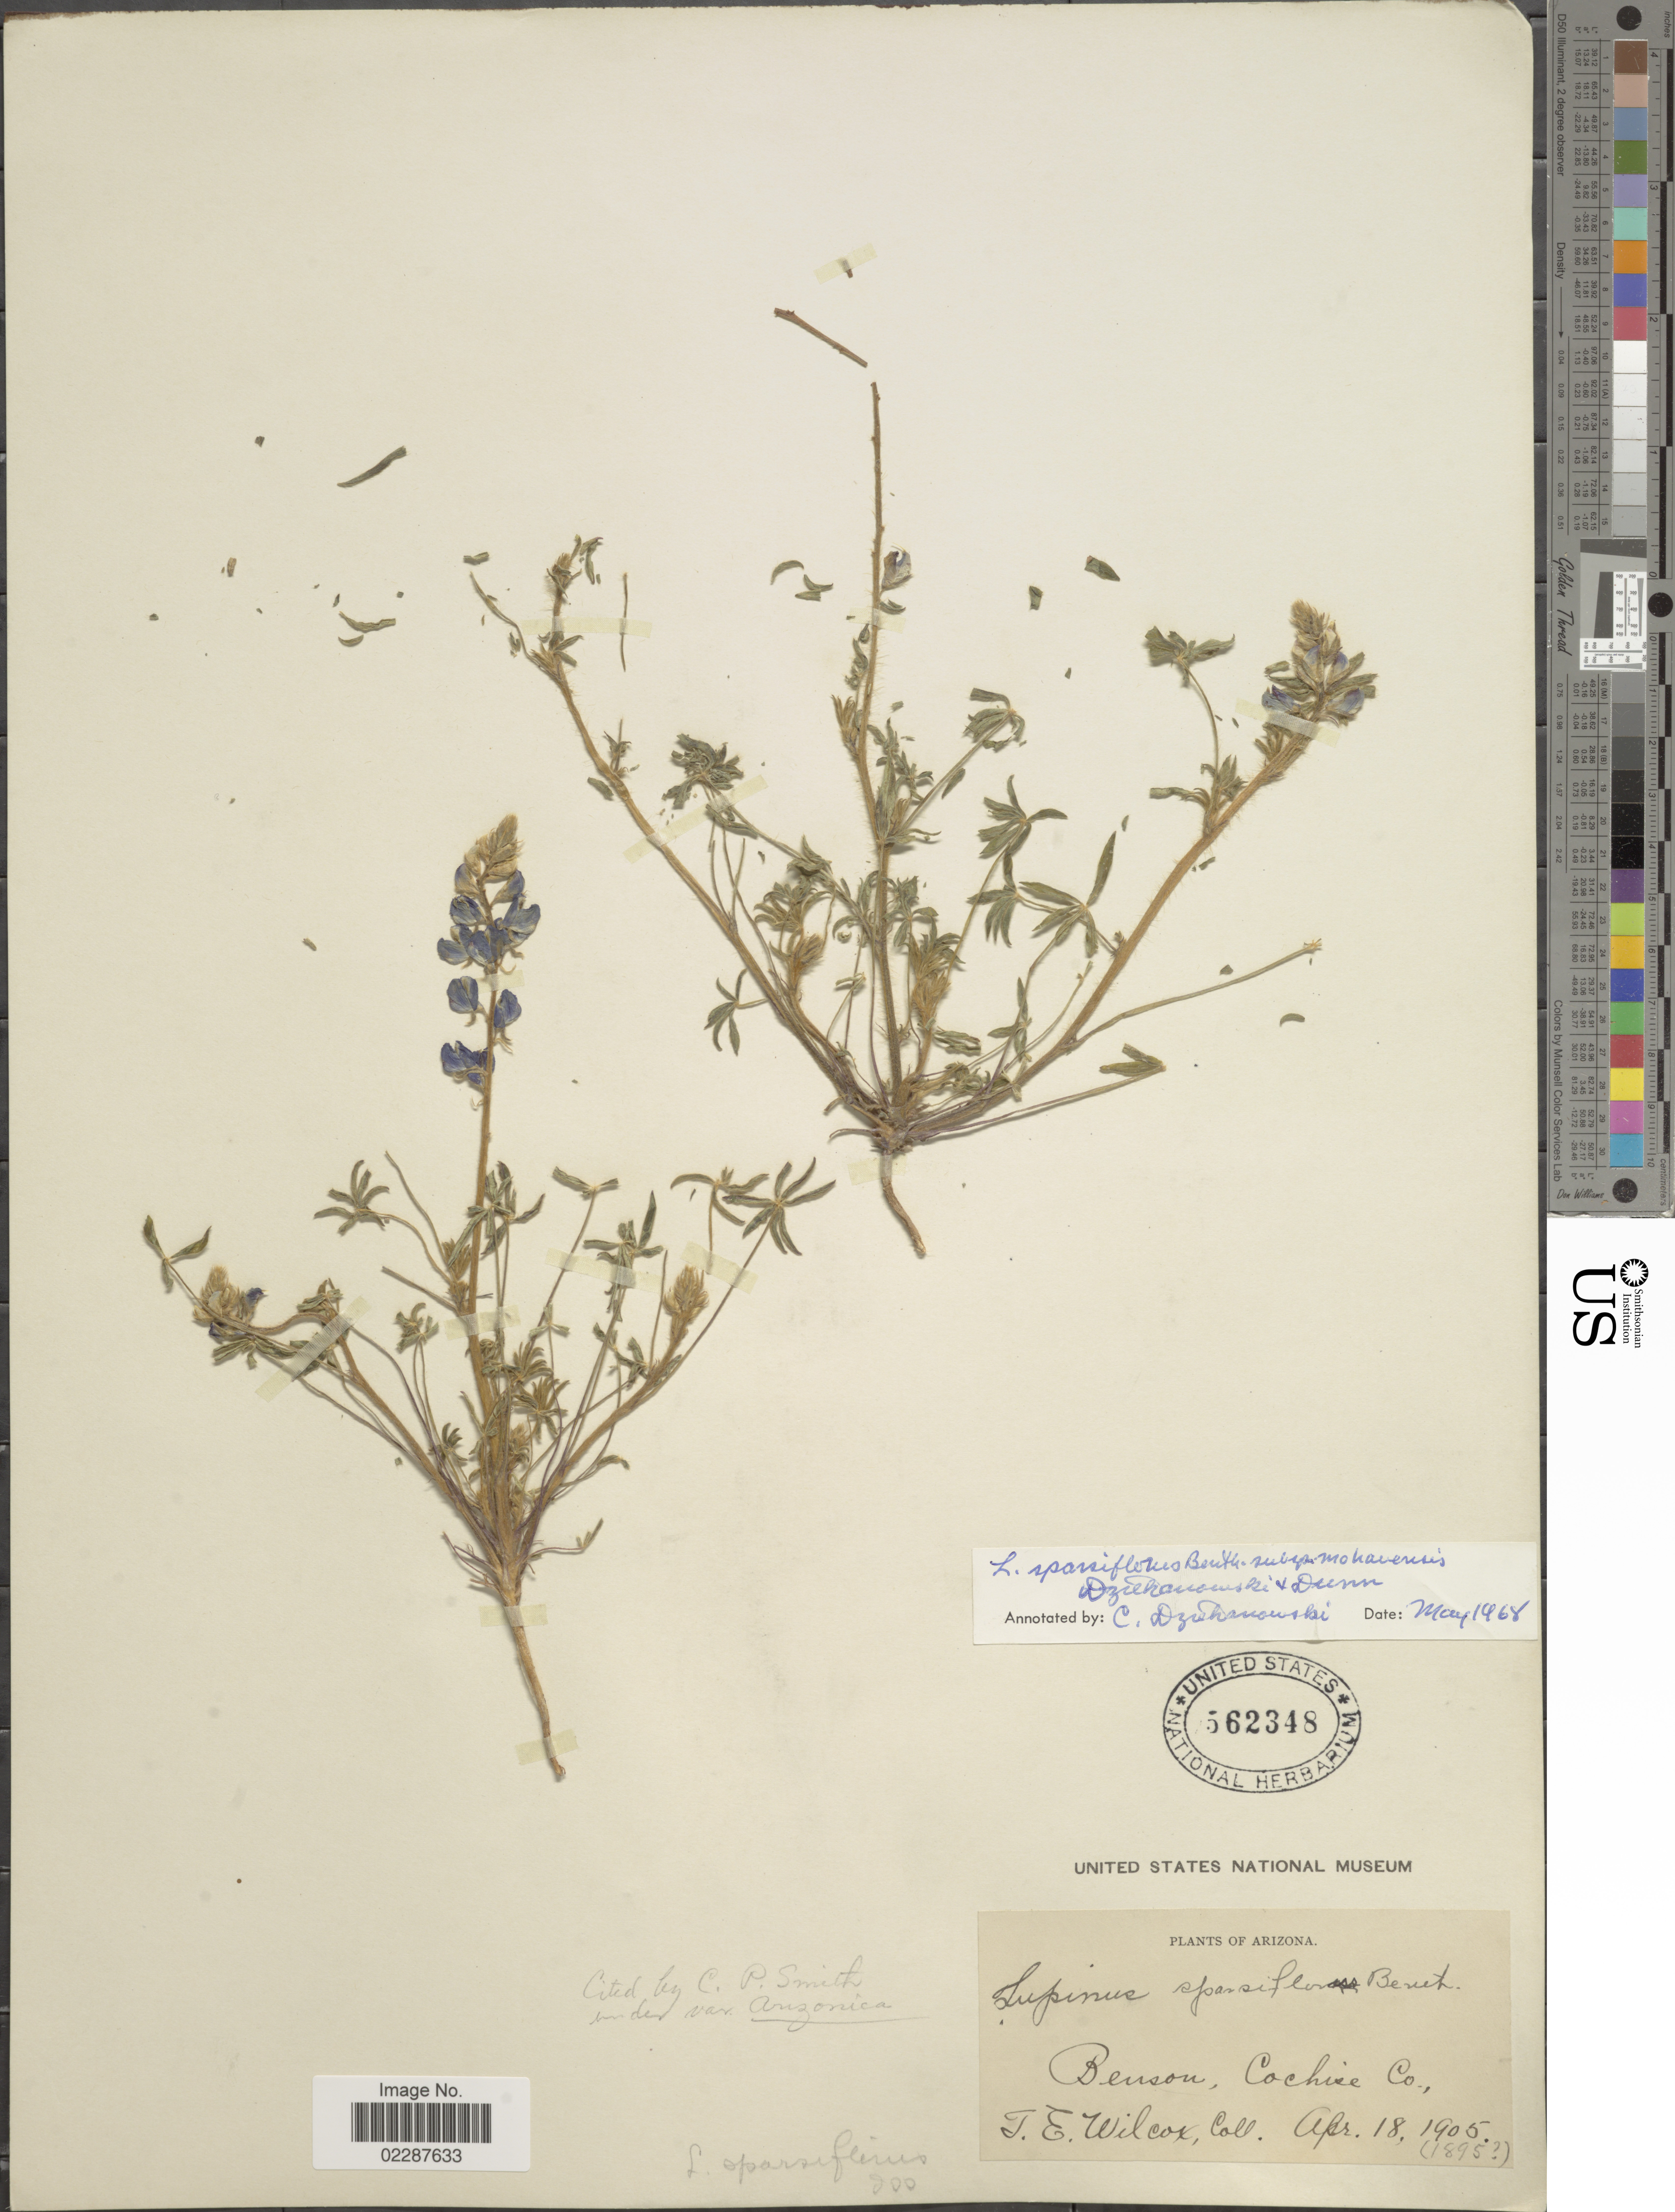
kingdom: Plantae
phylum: Tracheophyta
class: Magnoliopsida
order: Fabales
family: Fabaceae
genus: Lupinus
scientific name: Lupinus sparsiflorus subsp. mohavensis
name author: Dziekanowski & D.B. Dunn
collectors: T. E. Wilcox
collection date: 1905-04-18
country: United States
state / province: Arizona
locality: Benson, Cochise Co.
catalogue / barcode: US 562348